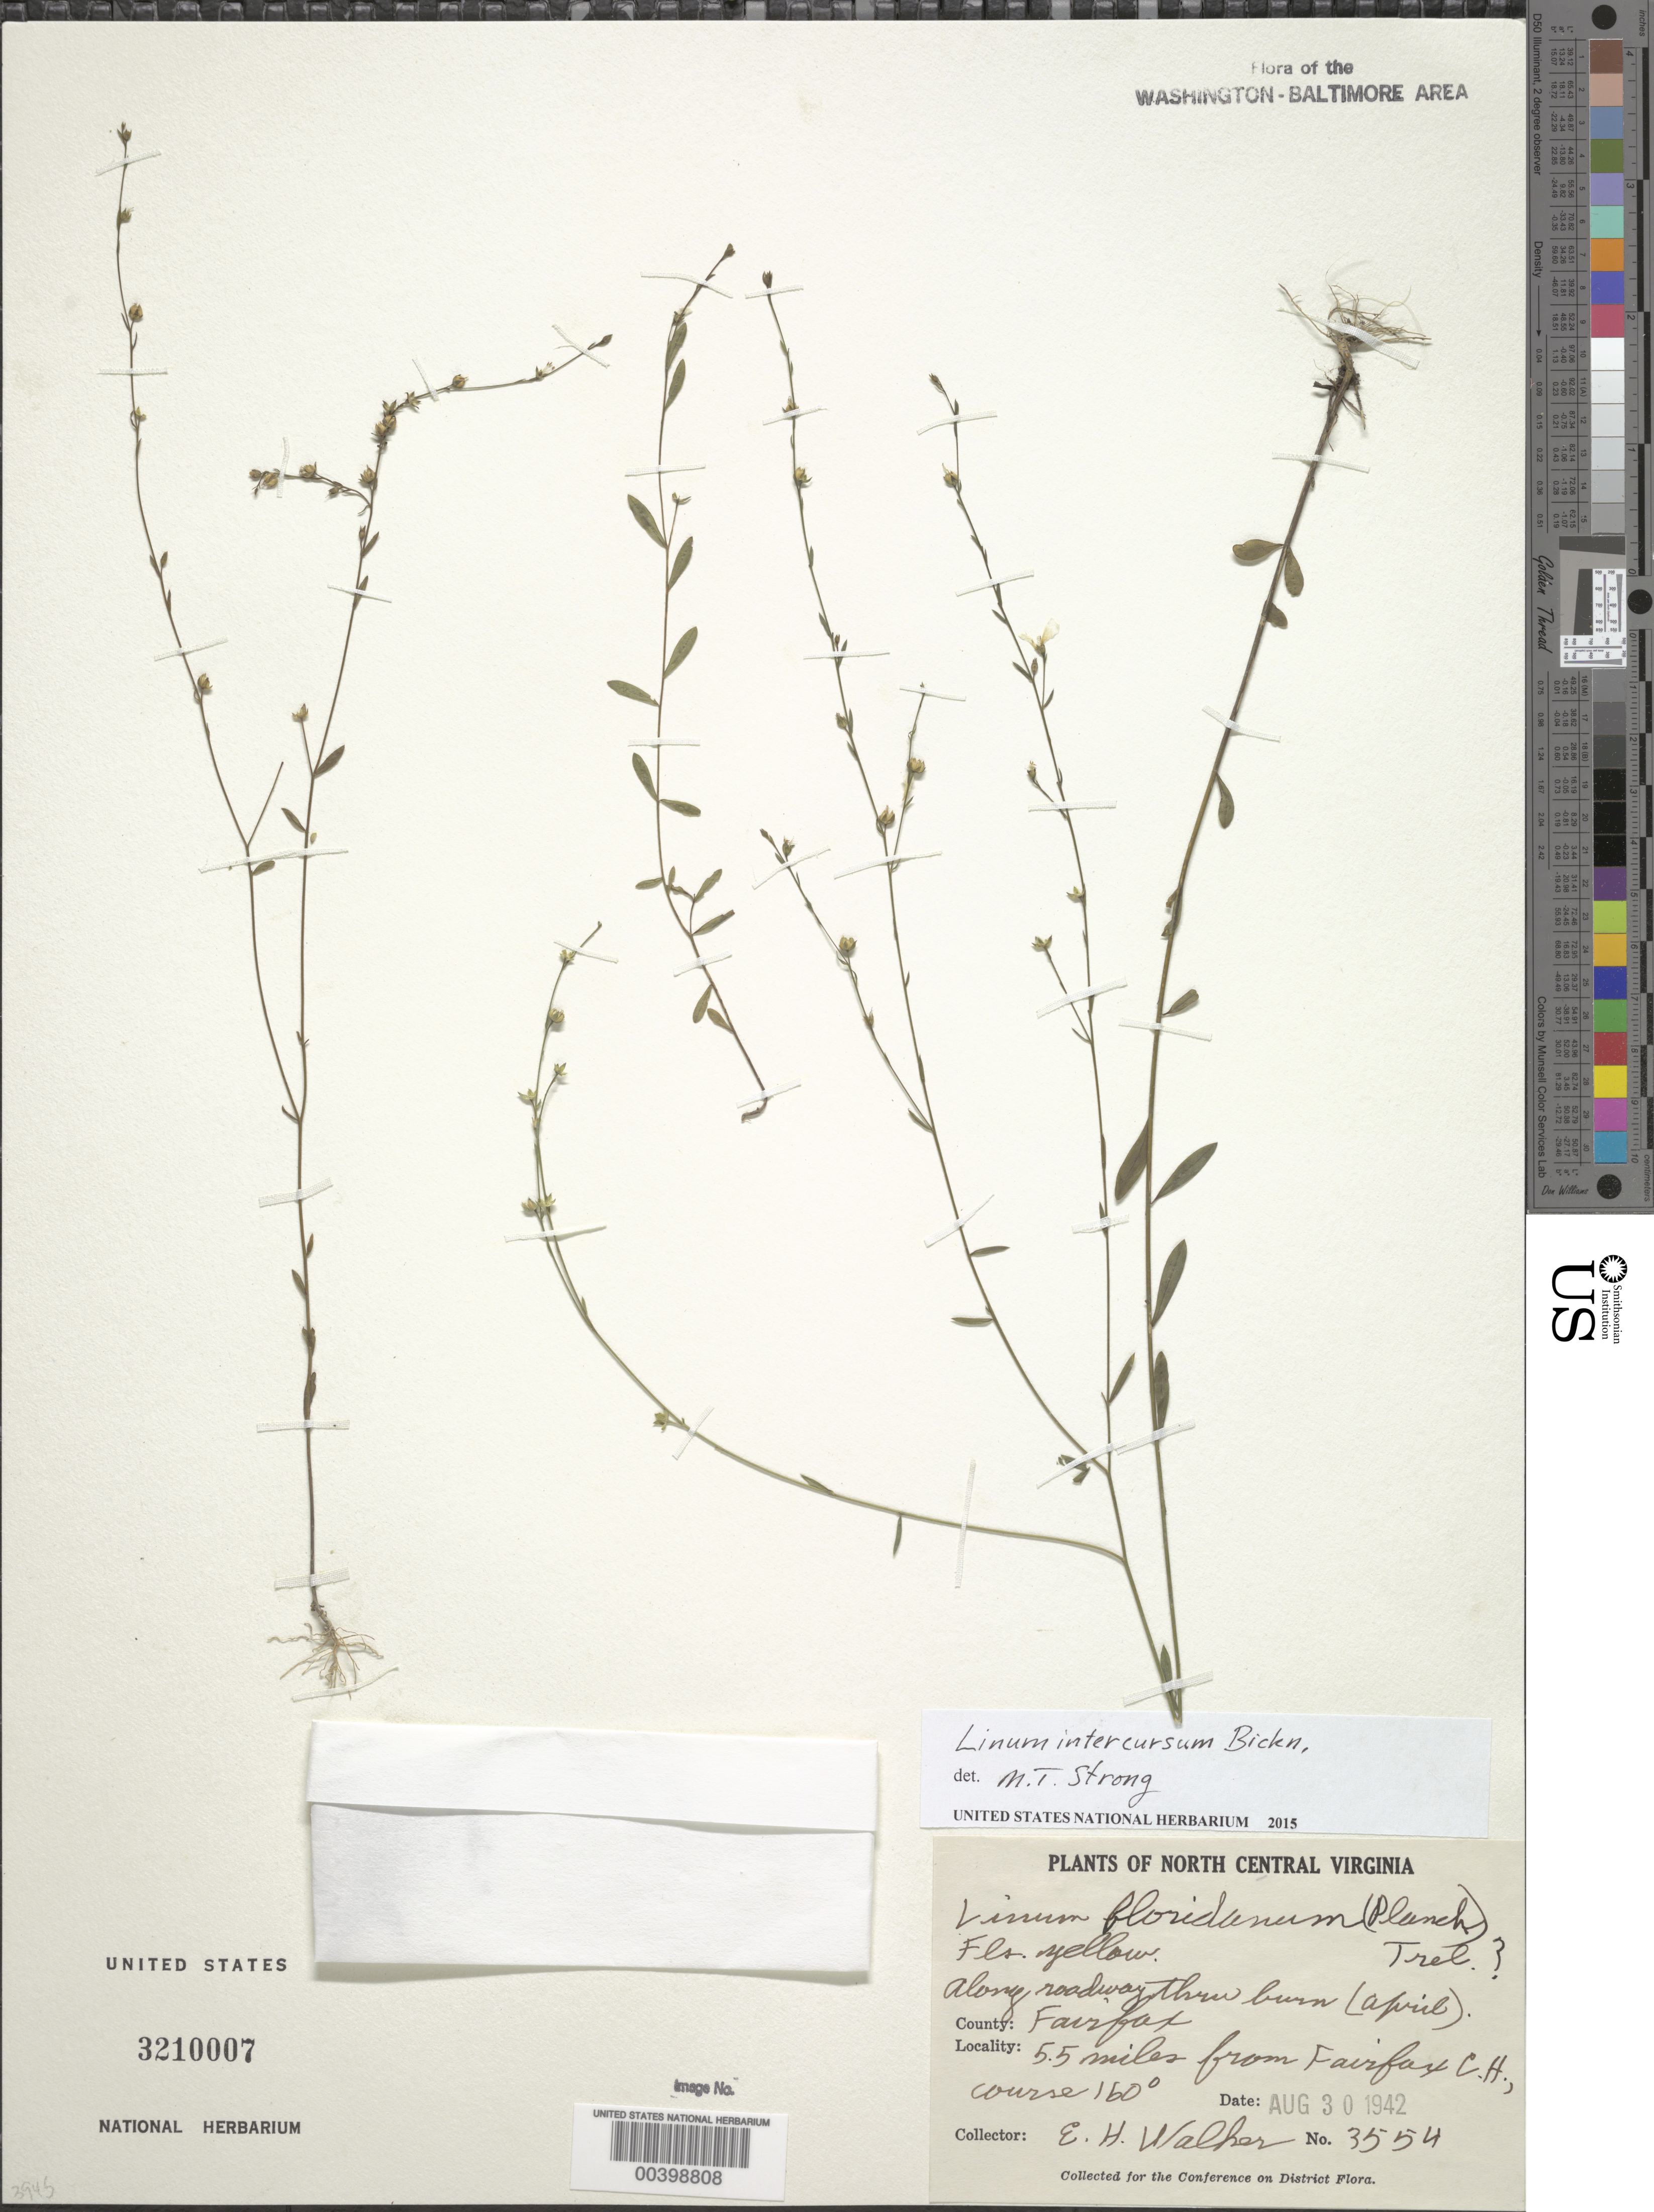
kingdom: Plantae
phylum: Tracheophyta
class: Magnoliopsida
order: Malpighiales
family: Linaceae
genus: Linum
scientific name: Linum intercursum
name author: E.P. Bicknell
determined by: Strong, M. T., (US), Smithsonian Institution - National Museum of Natural History (UNITED STATES)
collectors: E. H. Walker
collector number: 3554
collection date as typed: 30 Aug 1942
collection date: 1942-08-30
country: United States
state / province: Virginia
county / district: Fairfax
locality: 5.5 mi from Fairfax County Court House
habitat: Along roadway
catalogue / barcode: US 3210007